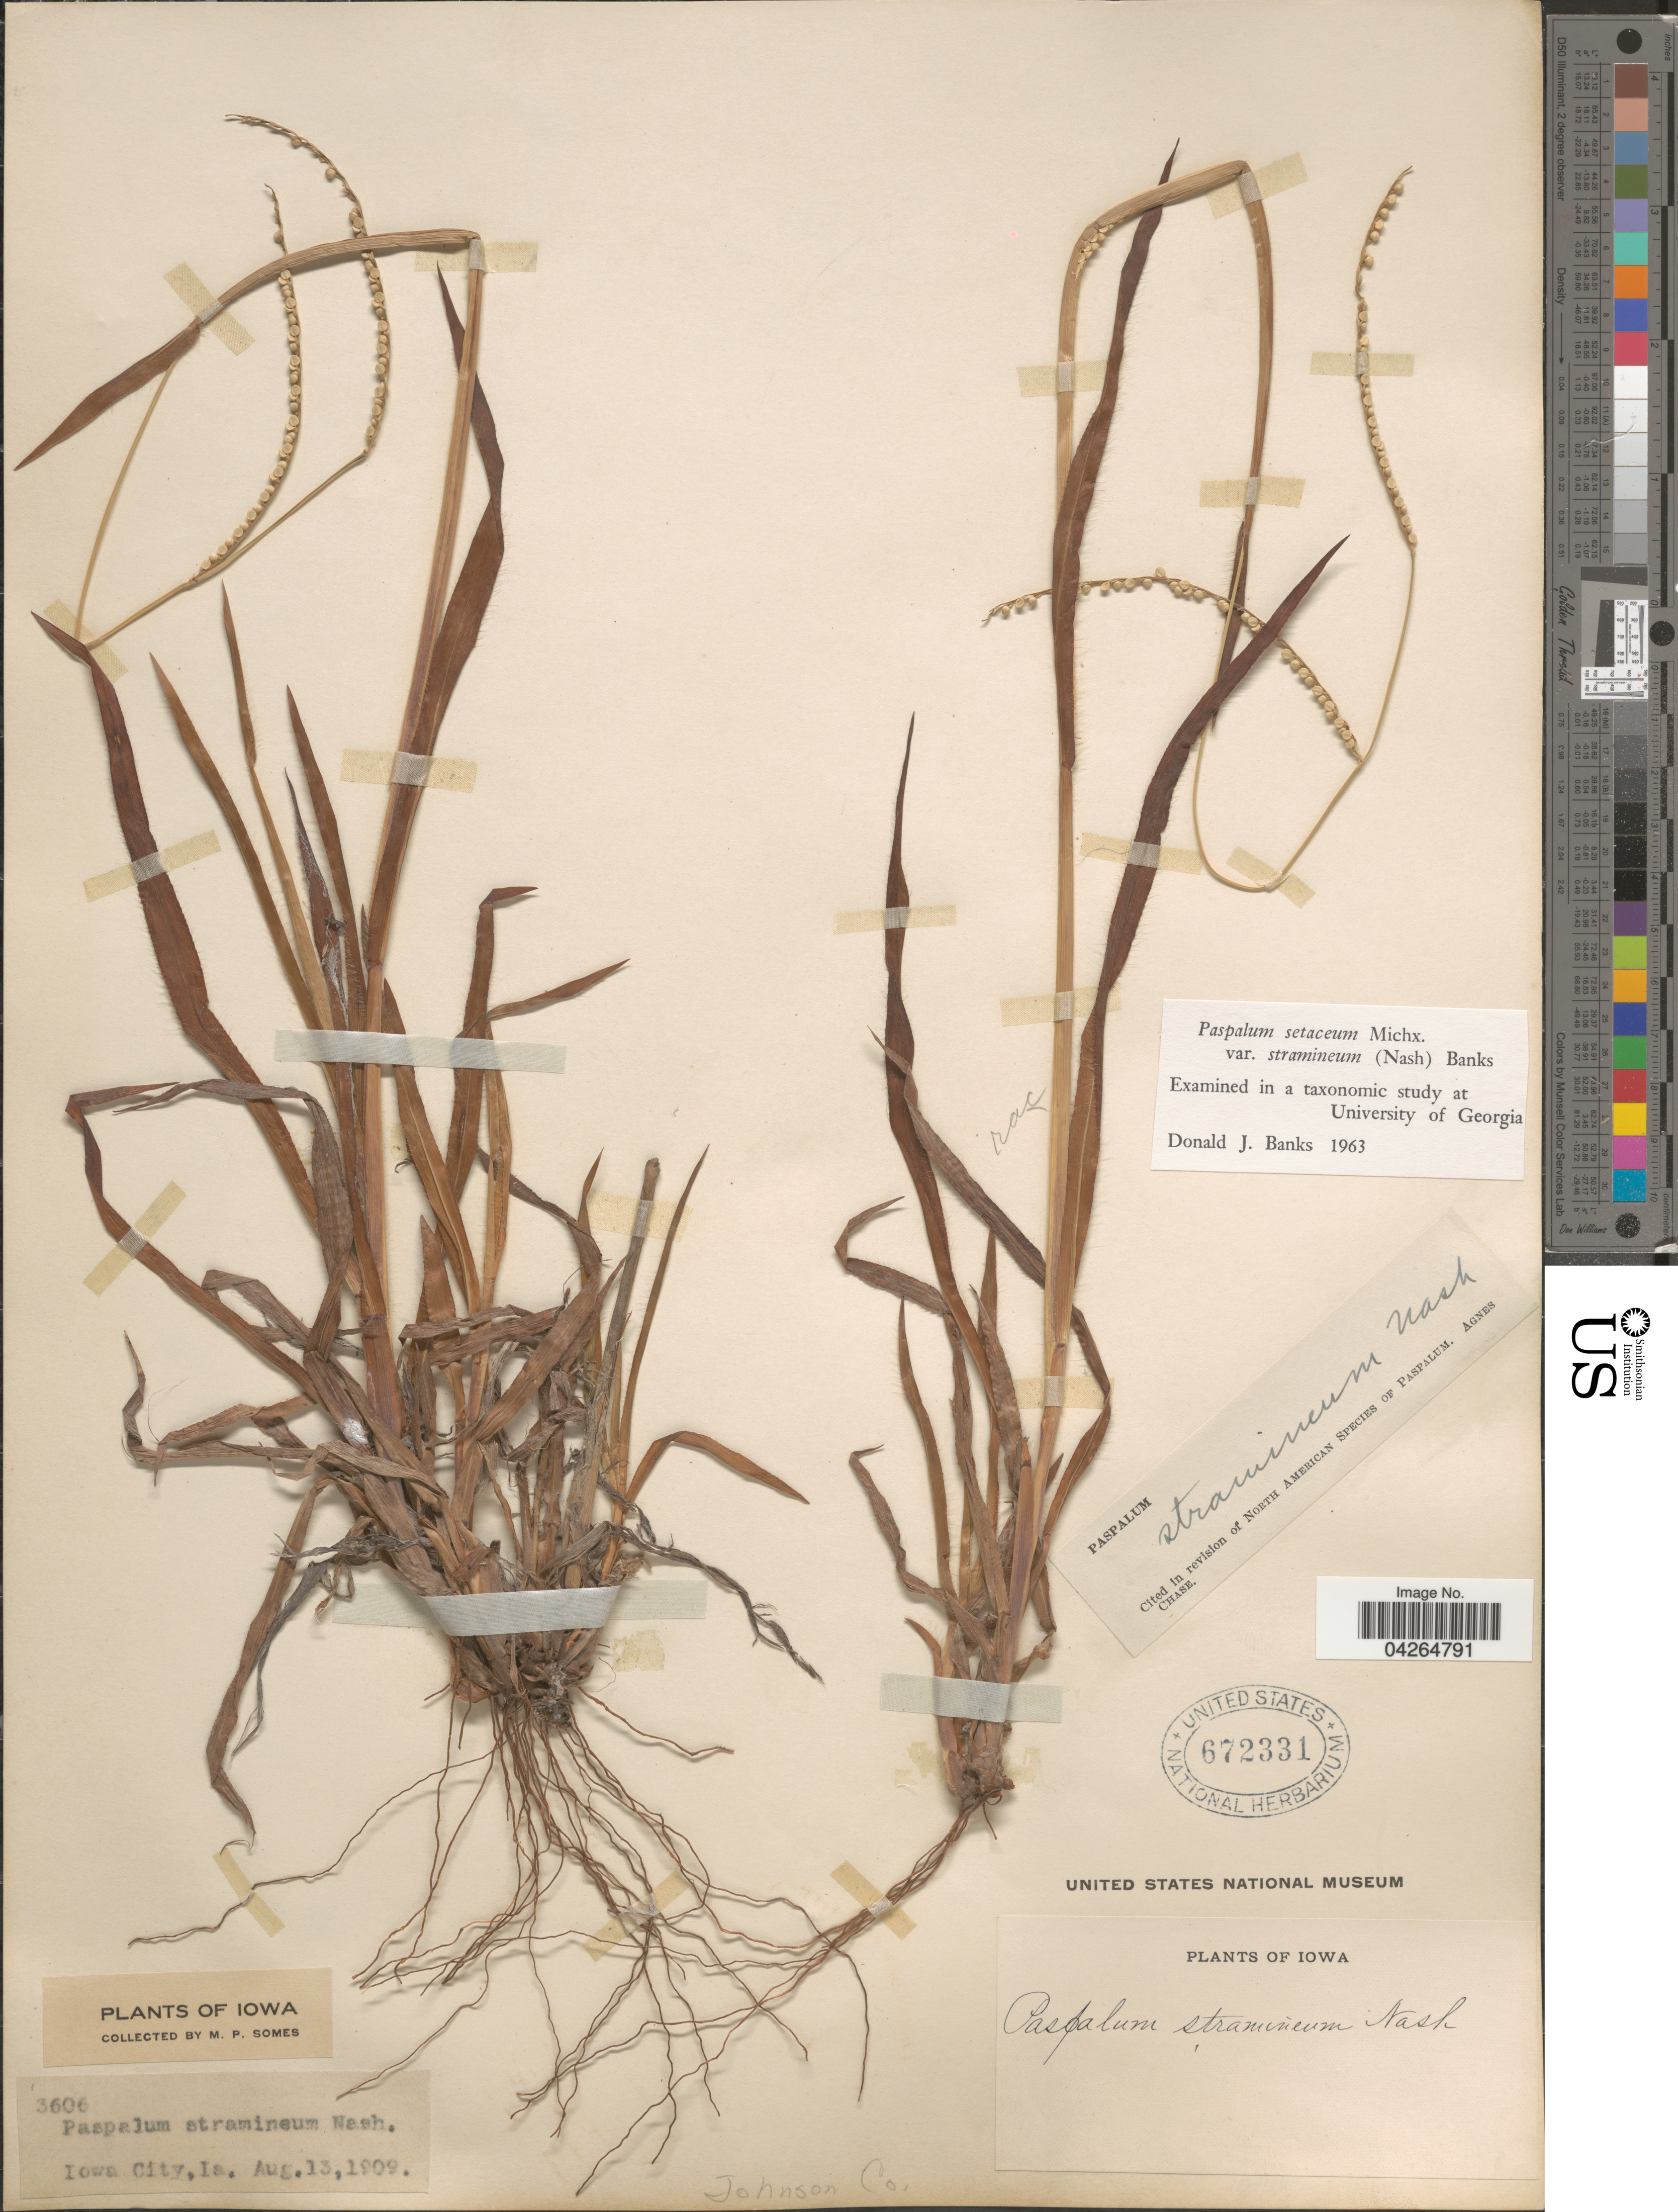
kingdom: Plantae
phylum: Tracheophyta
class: Liliopsida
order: Poales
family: Poaceae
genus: Paspalum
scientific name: Paspalum setaceum var. stramineum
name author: (Nash) D.J. Banks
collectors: M. Somes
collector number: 3606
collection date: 1909-08-13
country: United States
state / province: Iowa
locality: Iowa City. Johnson Co.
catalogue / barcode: US 672331